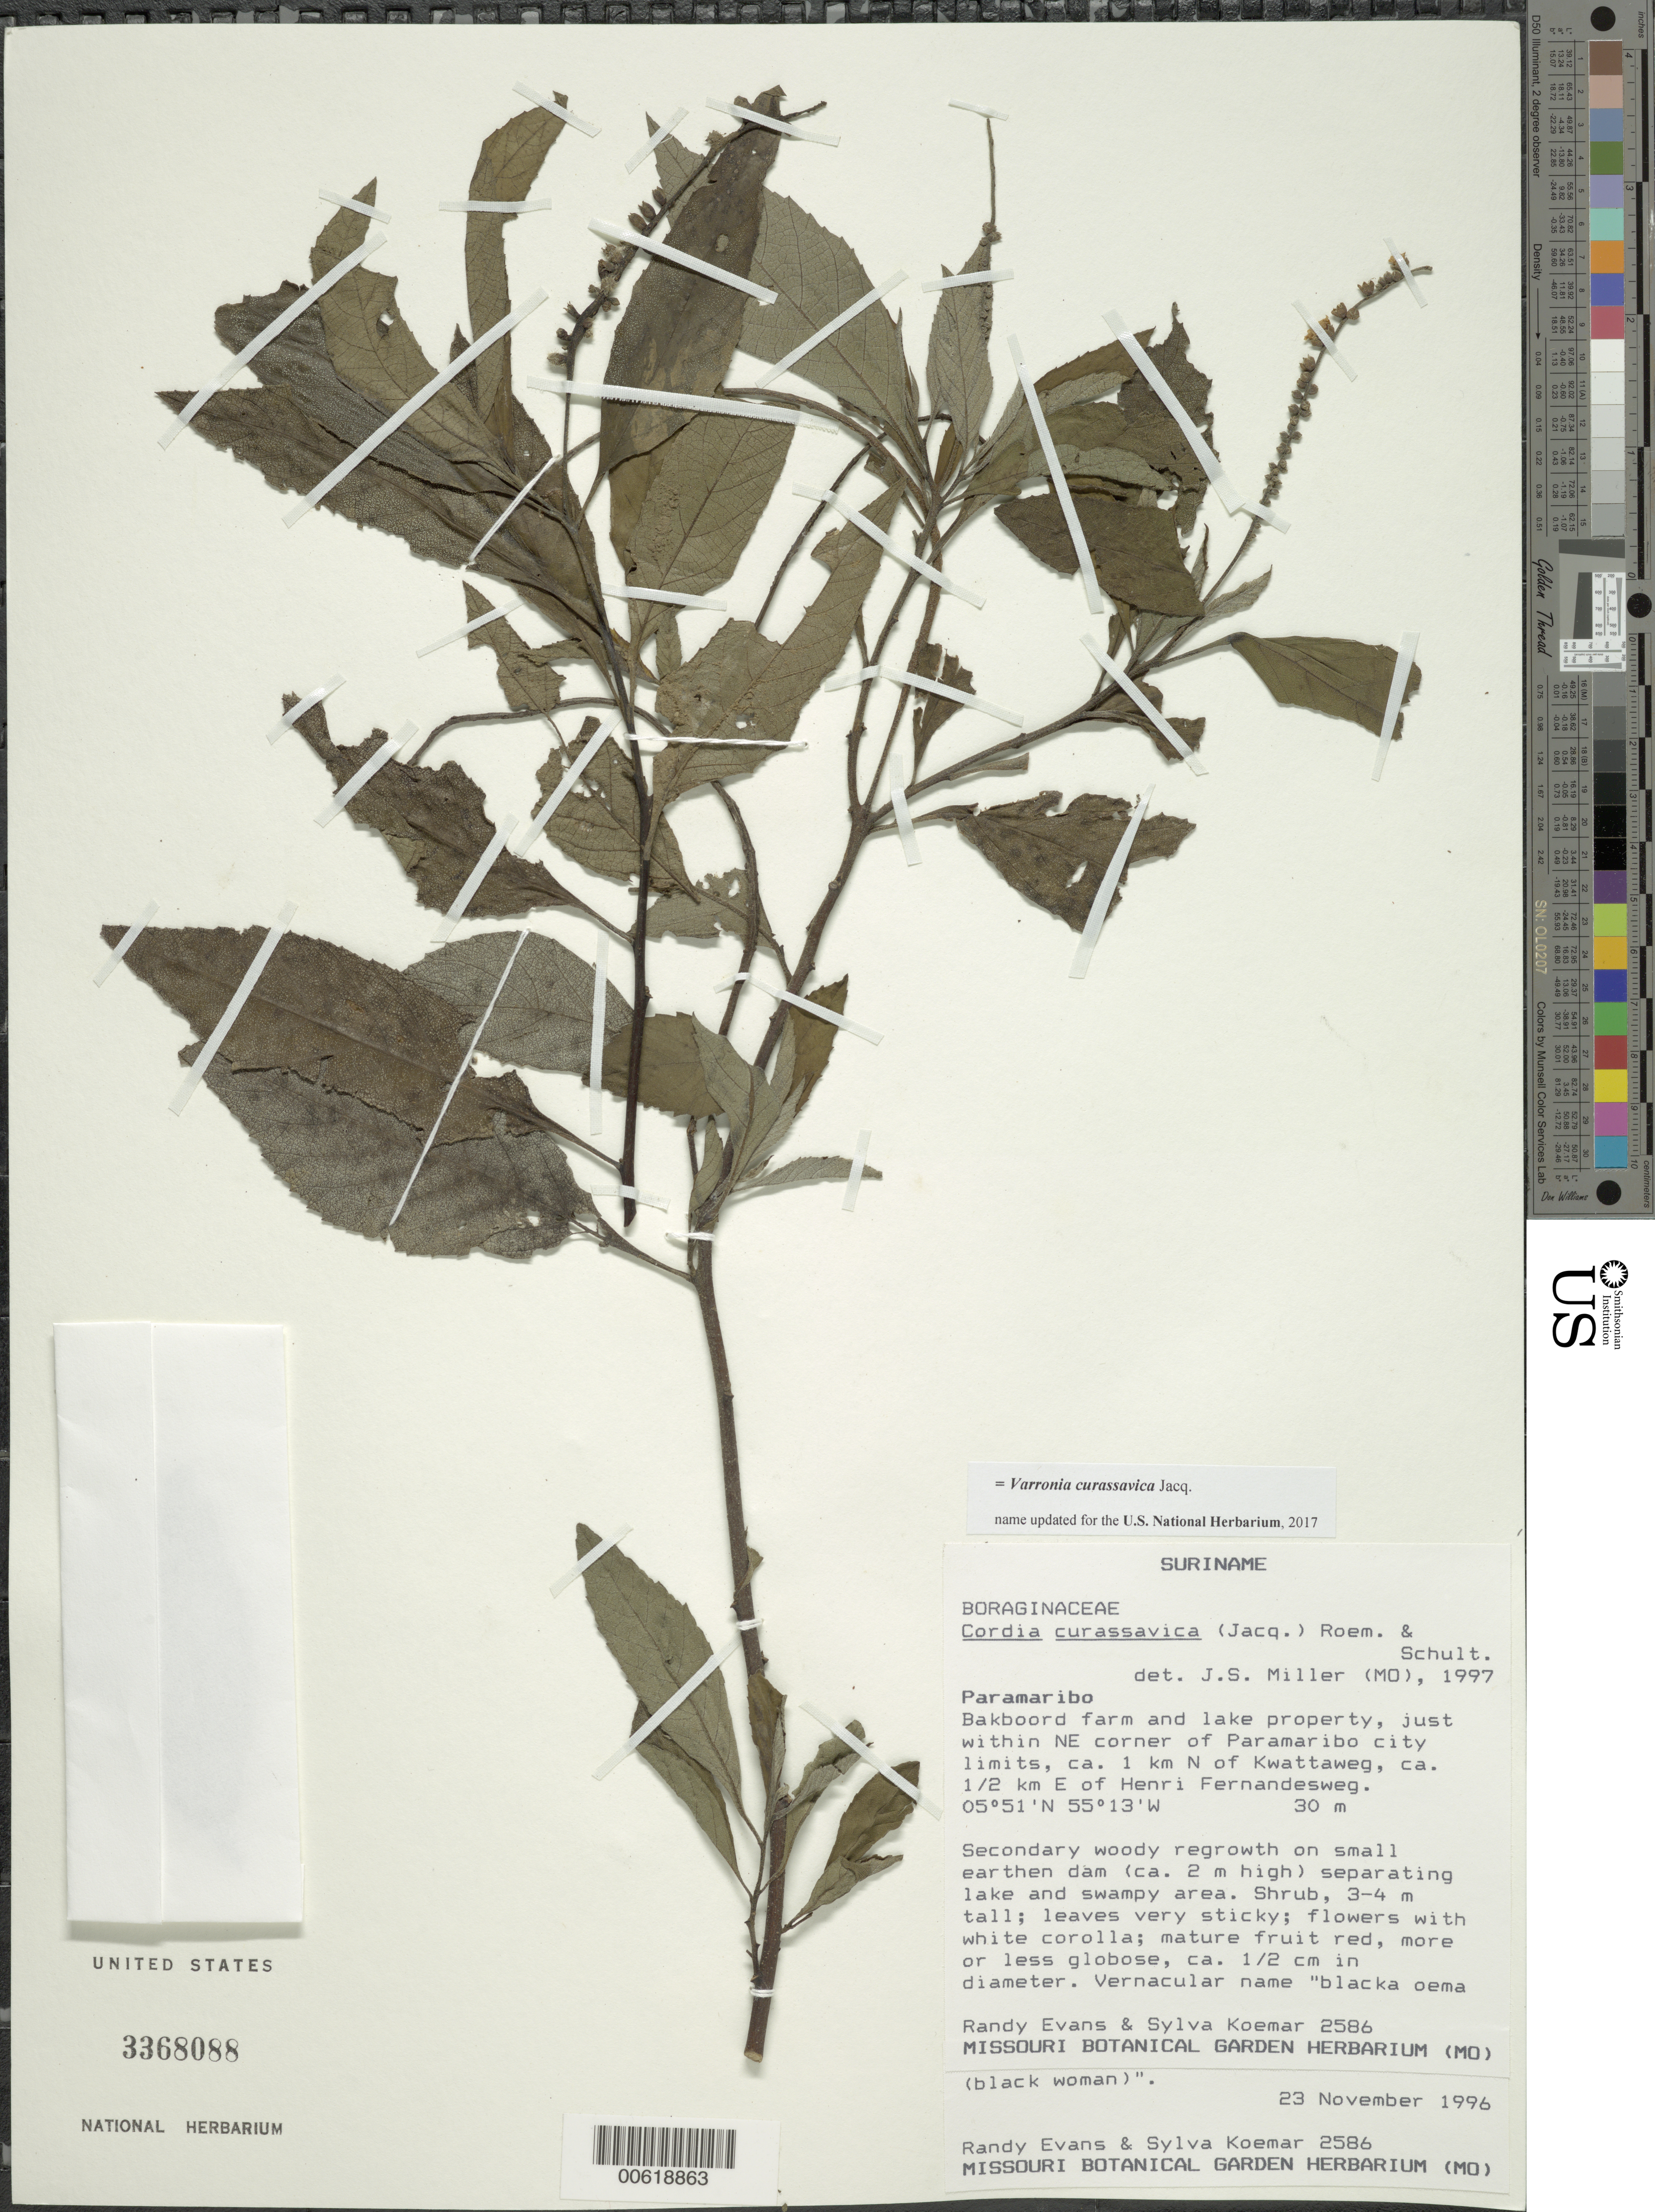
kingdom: Plantae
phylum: Tracheophyta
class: Magnoliopsida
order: Boraginales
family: Cordiaceae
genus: Varronia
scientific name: Varronia curassavica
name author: Jacq.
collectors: R. Evans & S. Koemar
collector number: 2586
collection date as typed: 23-Nov-96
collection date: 1996-11-23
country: Suriname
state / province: Paramaribo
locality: Bakboord farm and lake property, just within NE corner of Paramaribo city limits, ca. 1 km N of Kwattaweg, ca 1/2 km E of Henri Fernandesweg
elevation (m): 30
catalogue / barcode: US 3368088